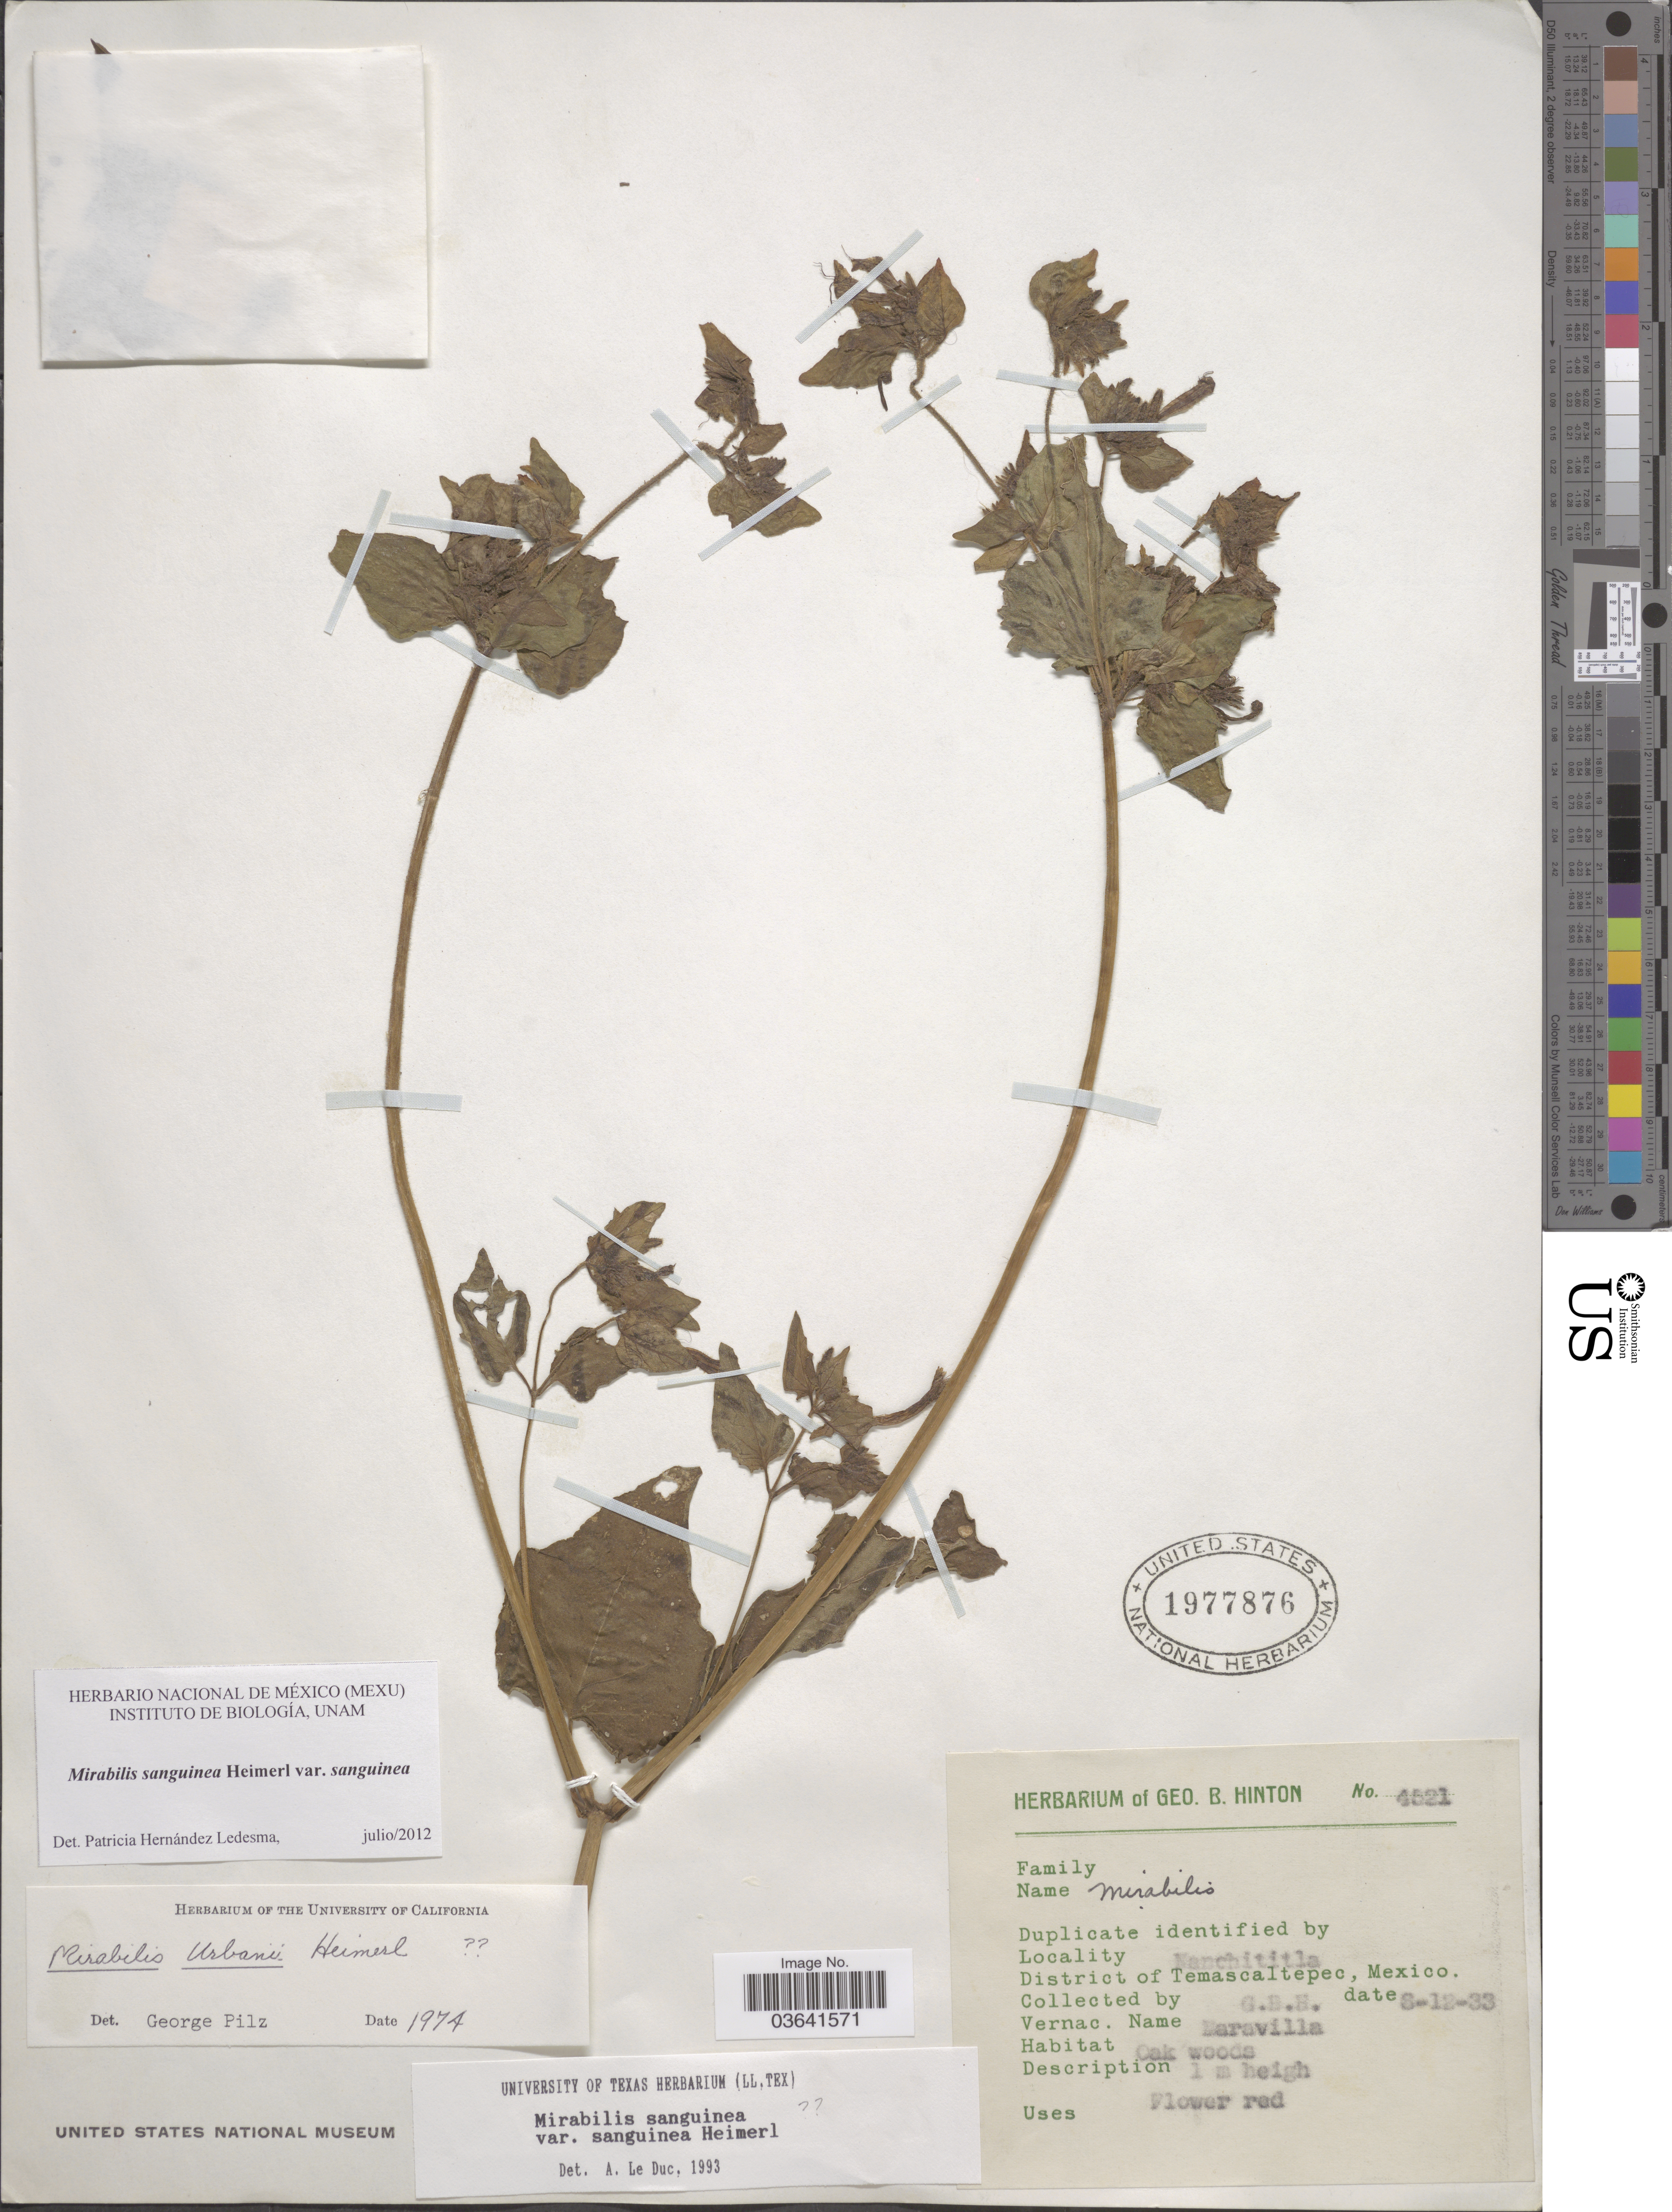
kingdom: Plantae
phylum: Tracheophyta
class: Magnoliopsida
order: Caryophyllales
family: Nyctaginaceae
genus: Mirabilis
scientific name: Mirabilis sanguinea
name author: Heimerl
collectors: G. B. Hinton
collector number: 4521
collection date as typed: Transcribed d/m/y: 8/12/33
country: Mexico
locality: Nanchititla. District of Temascaltepec.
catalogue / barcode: US 1977876